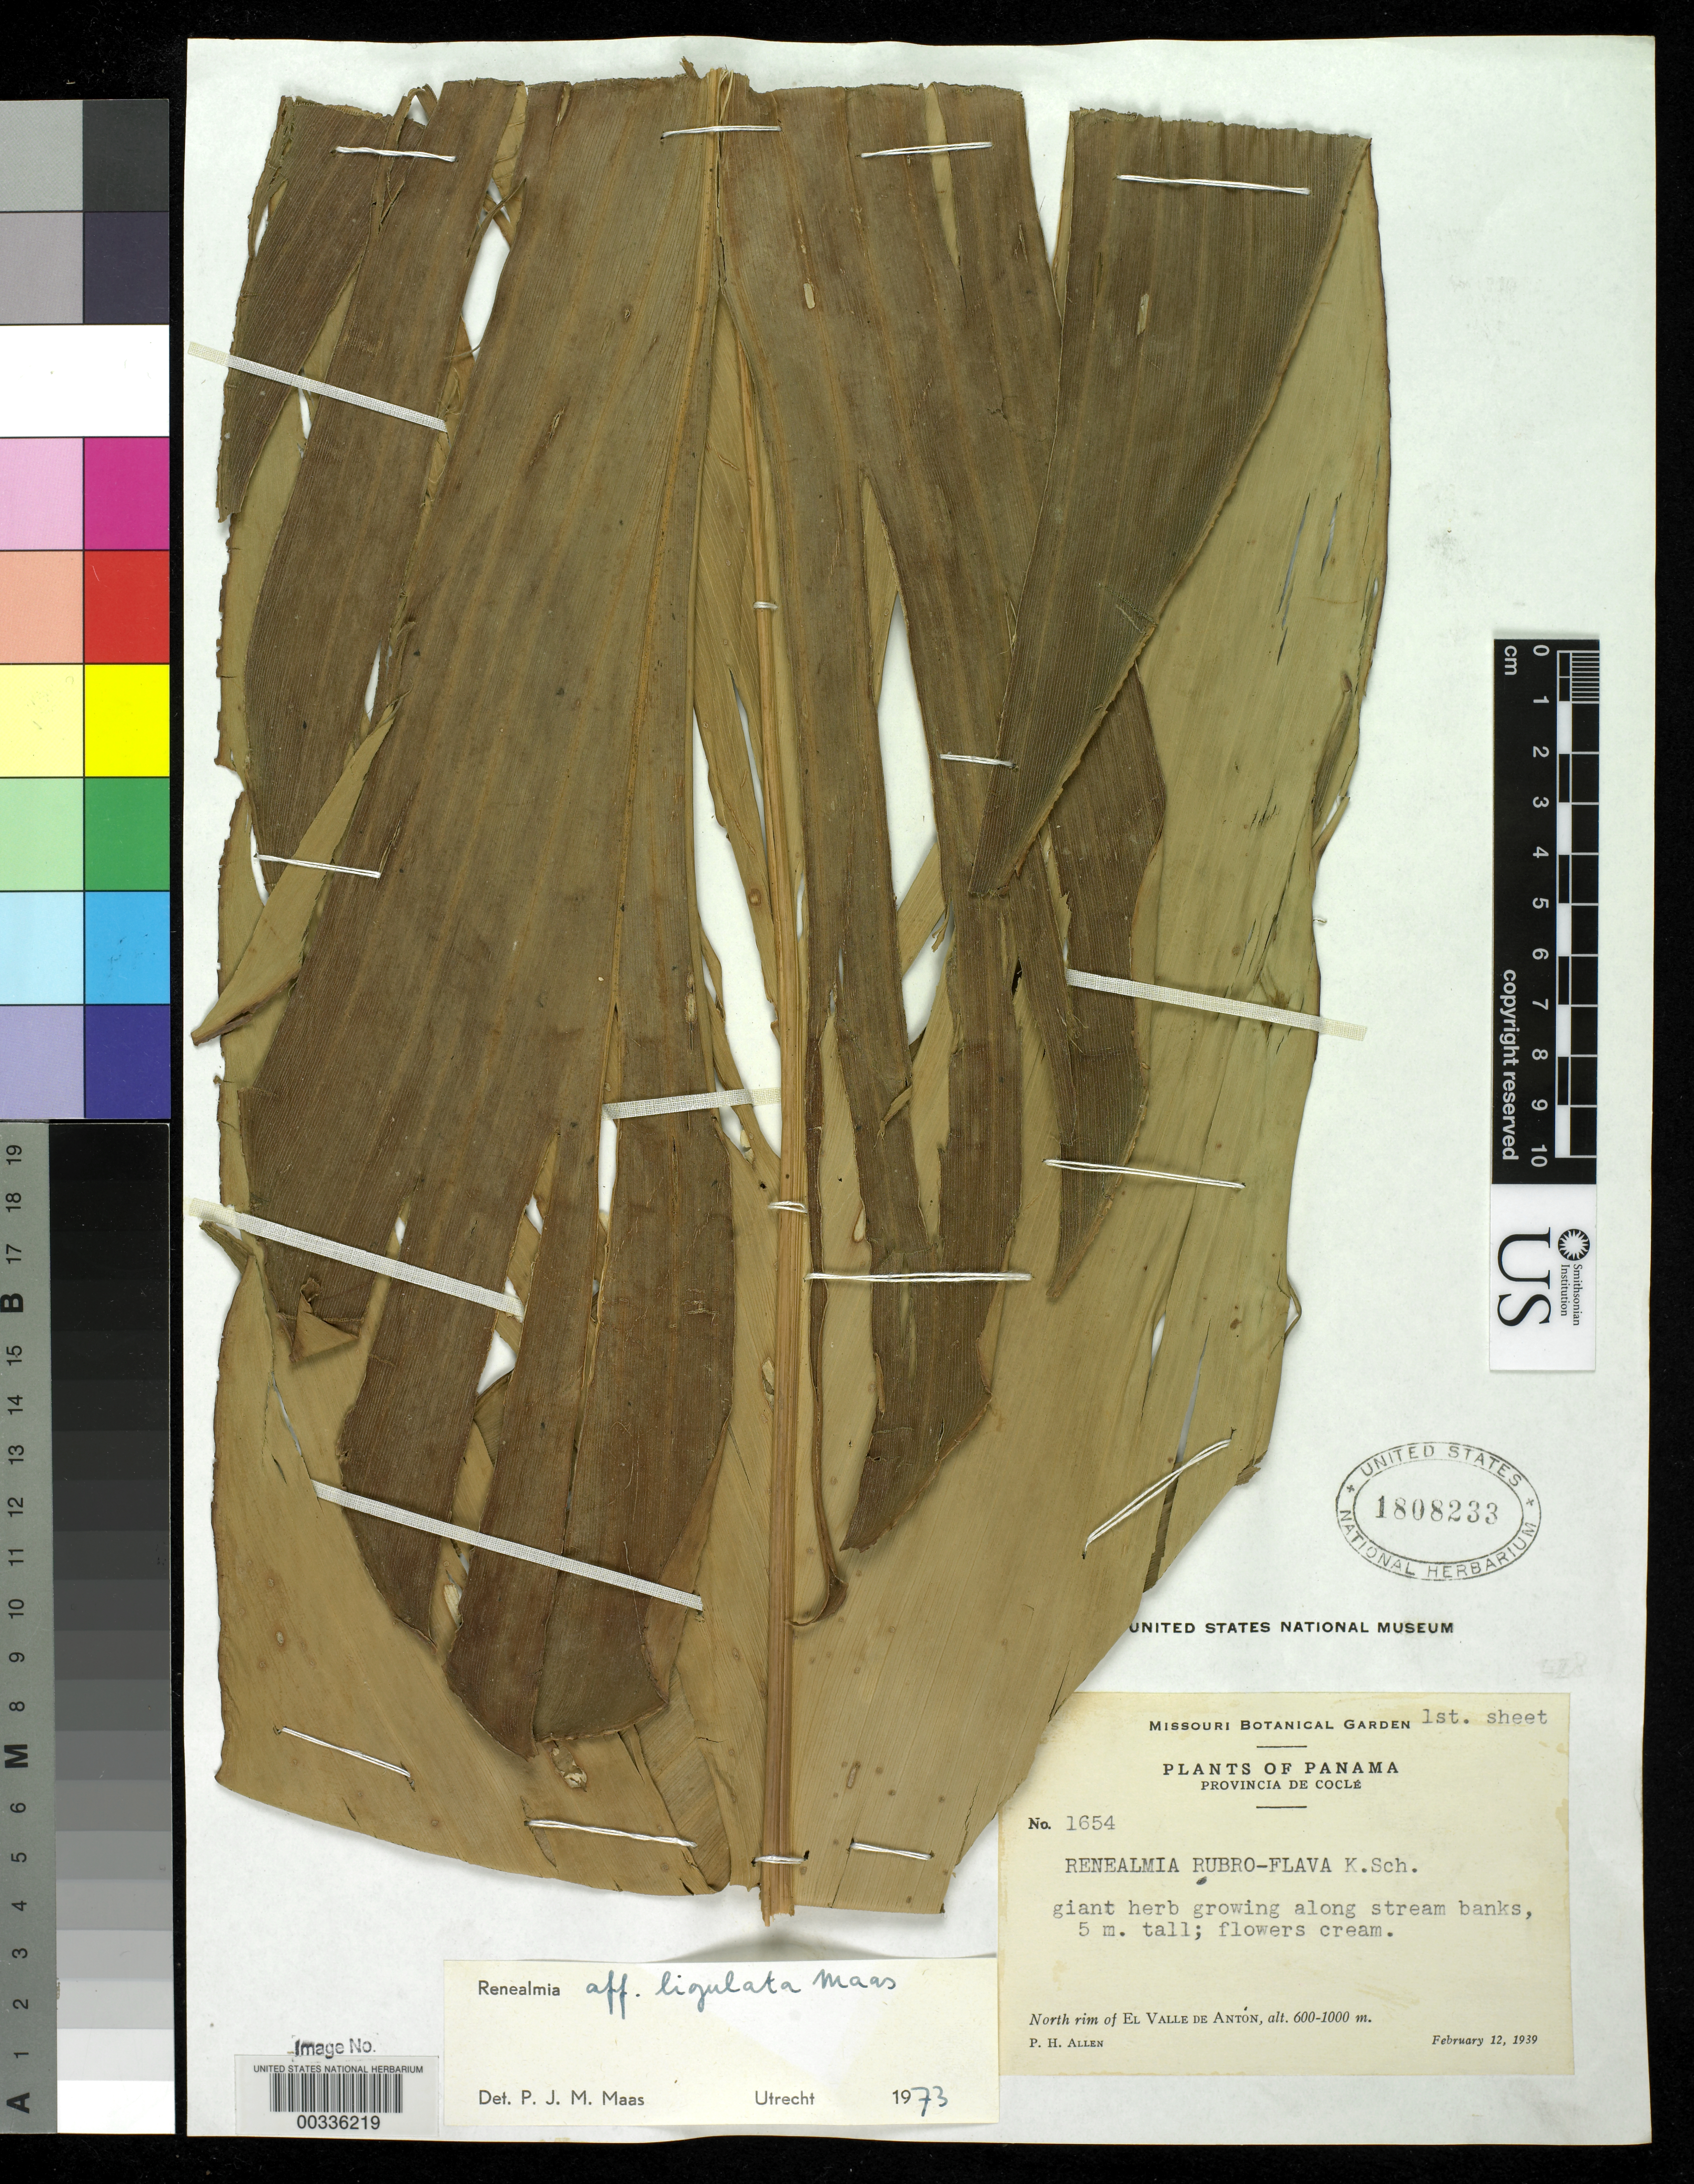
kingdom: Plantae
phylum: Tracheophyta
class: Liliopsida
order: Zingiberales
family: Zingiberaceae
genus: Renealmia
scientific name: Renealmia ligulata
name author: Maas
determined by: Maas, Paul J. M.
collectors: P. H. Allen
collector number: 1654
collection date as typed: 12 Feb 1939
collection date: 1939-02-12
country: Panama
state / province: Coclé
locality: N rim of el Valle De Anton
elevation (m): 600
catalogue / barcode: US 1808233